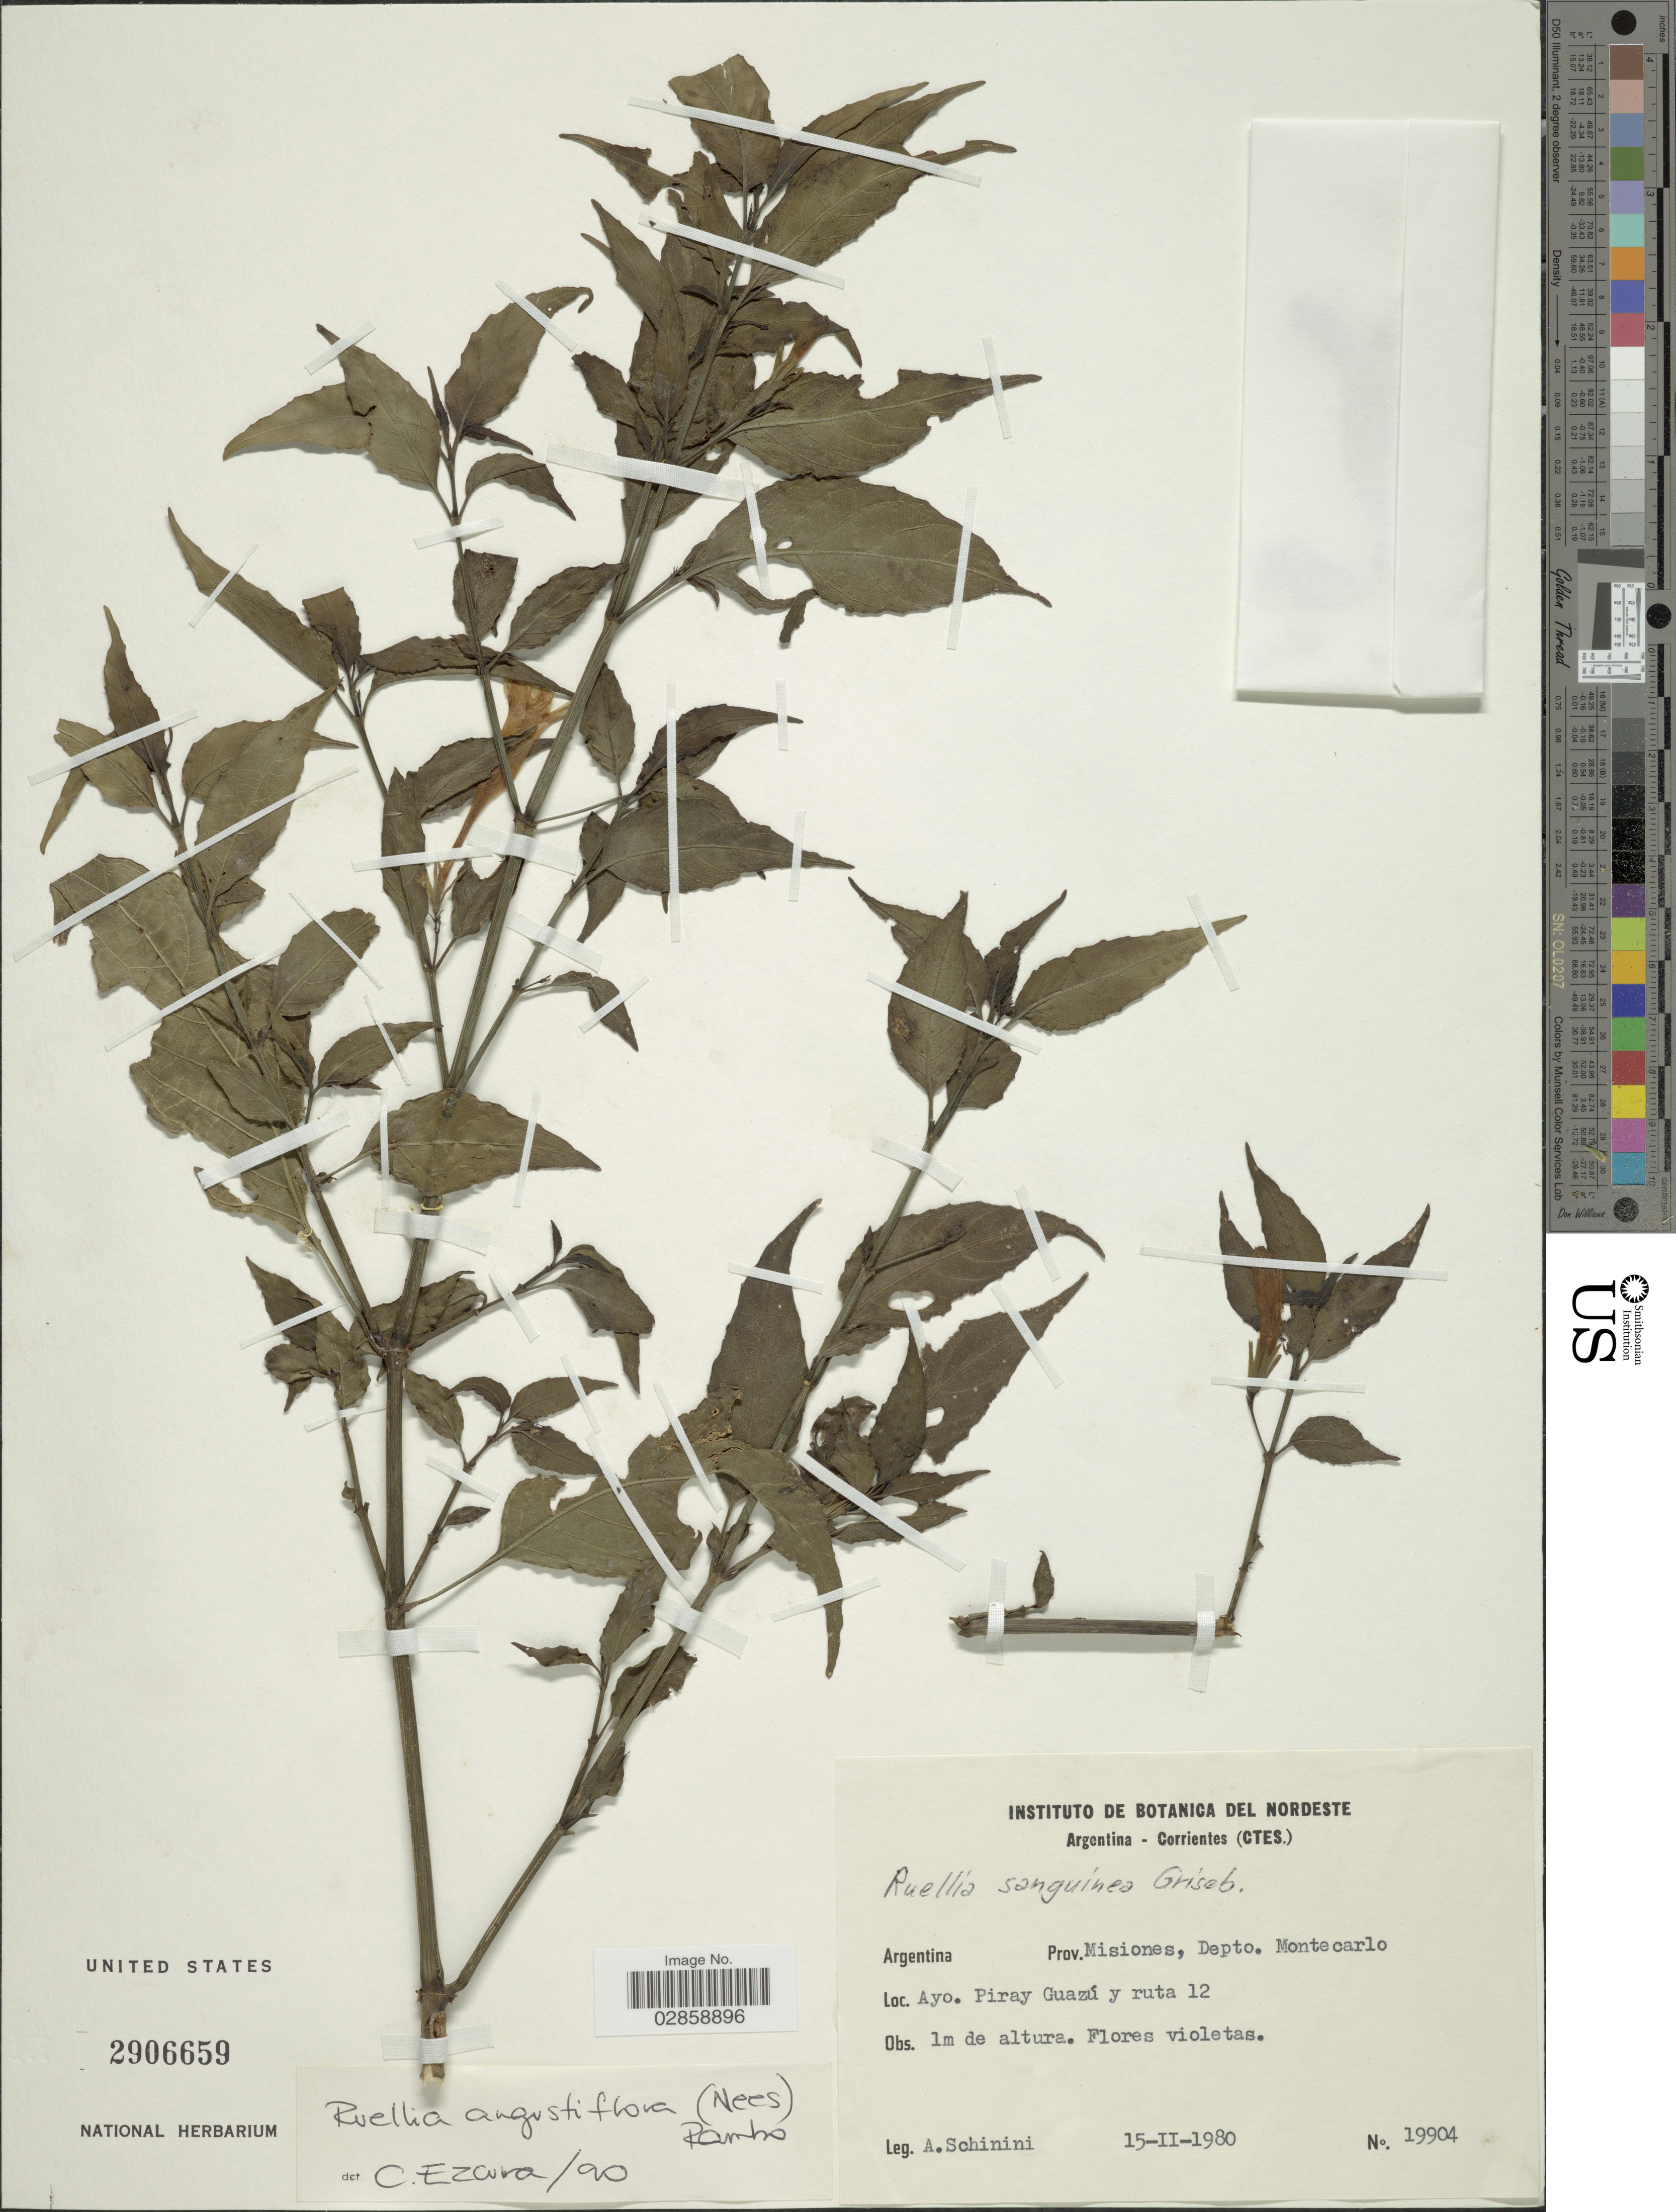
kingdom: Plantae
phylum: Tracheophyta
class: Magnoliopsida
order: Lamiales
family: Acanthaceae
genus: Ruellia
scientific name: Ruellia angustiflora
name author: (Nees) Lindau ex Rambo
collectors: A. Schinini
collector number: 19904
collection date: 1980-02-15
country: Argentina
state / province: Misiones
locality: Depto. Montecarlo. Ayo. Piray Guazú y ruta 12.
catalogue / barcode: US 2906659